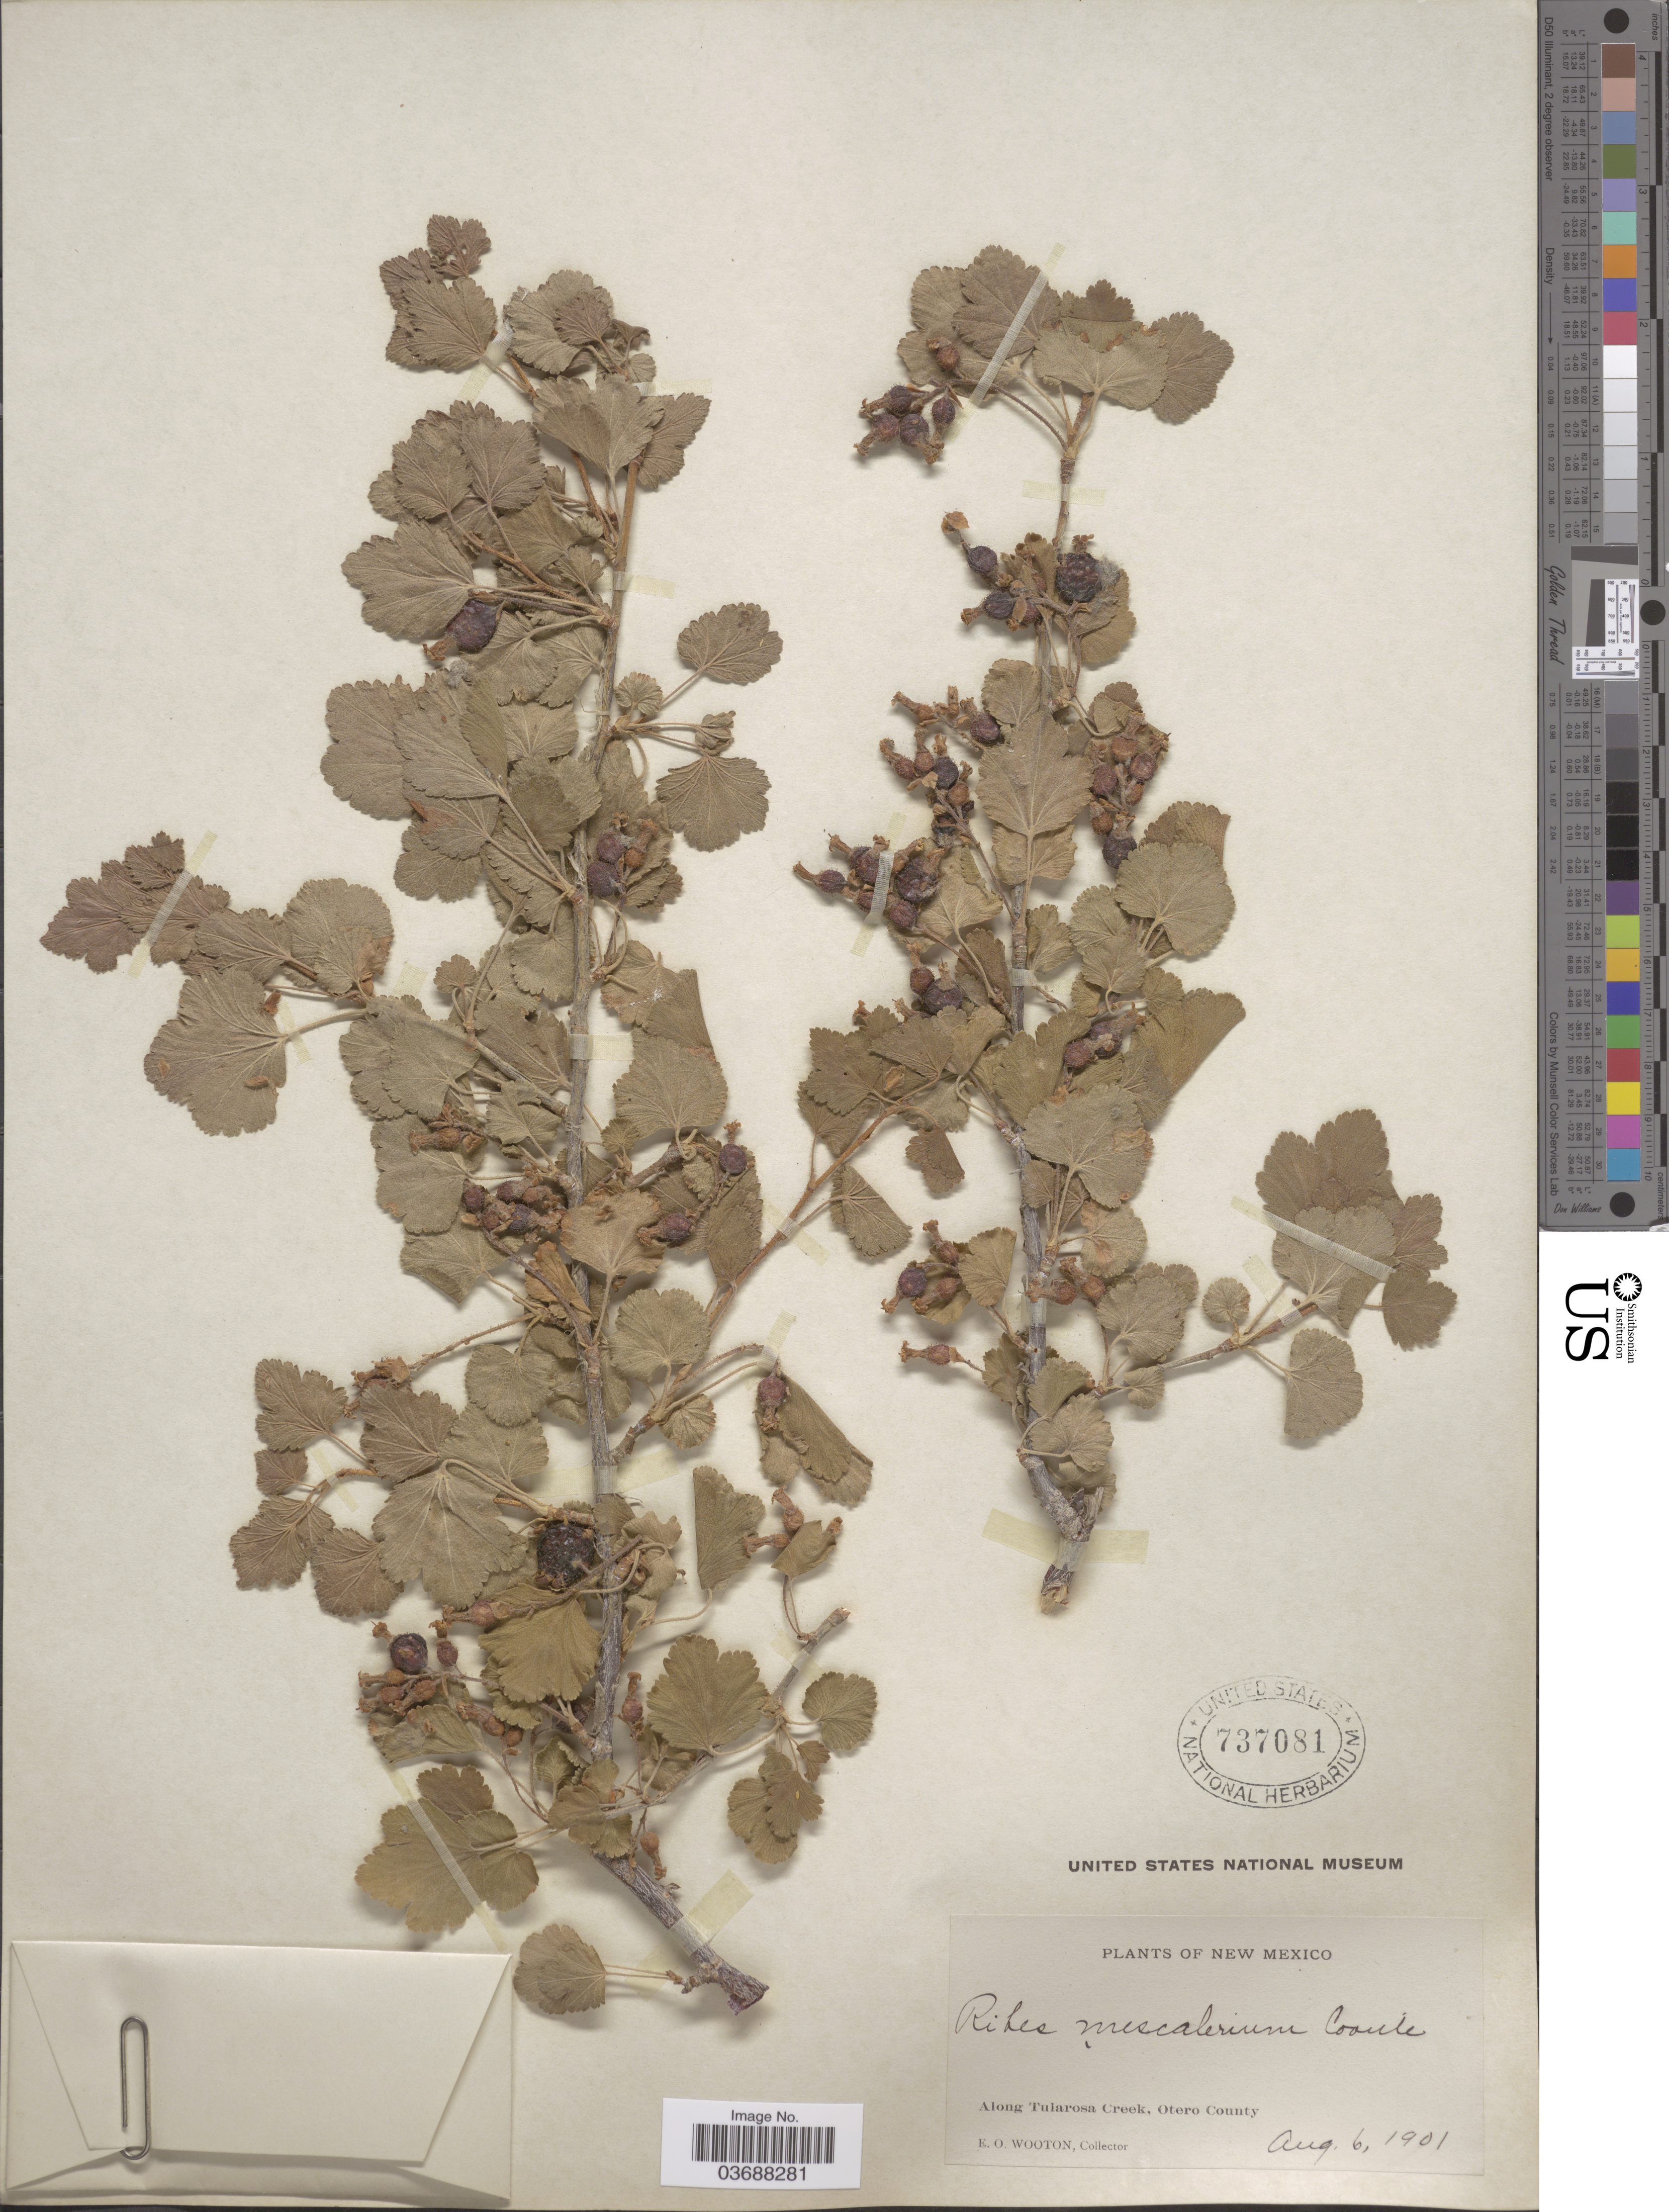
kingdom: Plantae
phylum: Tracheophyta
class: Magnoliopsida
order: Saxifragales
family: Grossulariaceae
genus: Ribes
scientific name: Ribes mescalerium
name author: Coville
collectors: E. O. Wooton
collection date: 1901-08-06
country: United States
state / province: New Mexico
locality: Along Tularosa Creek, Otero County.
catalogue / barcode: US 737081